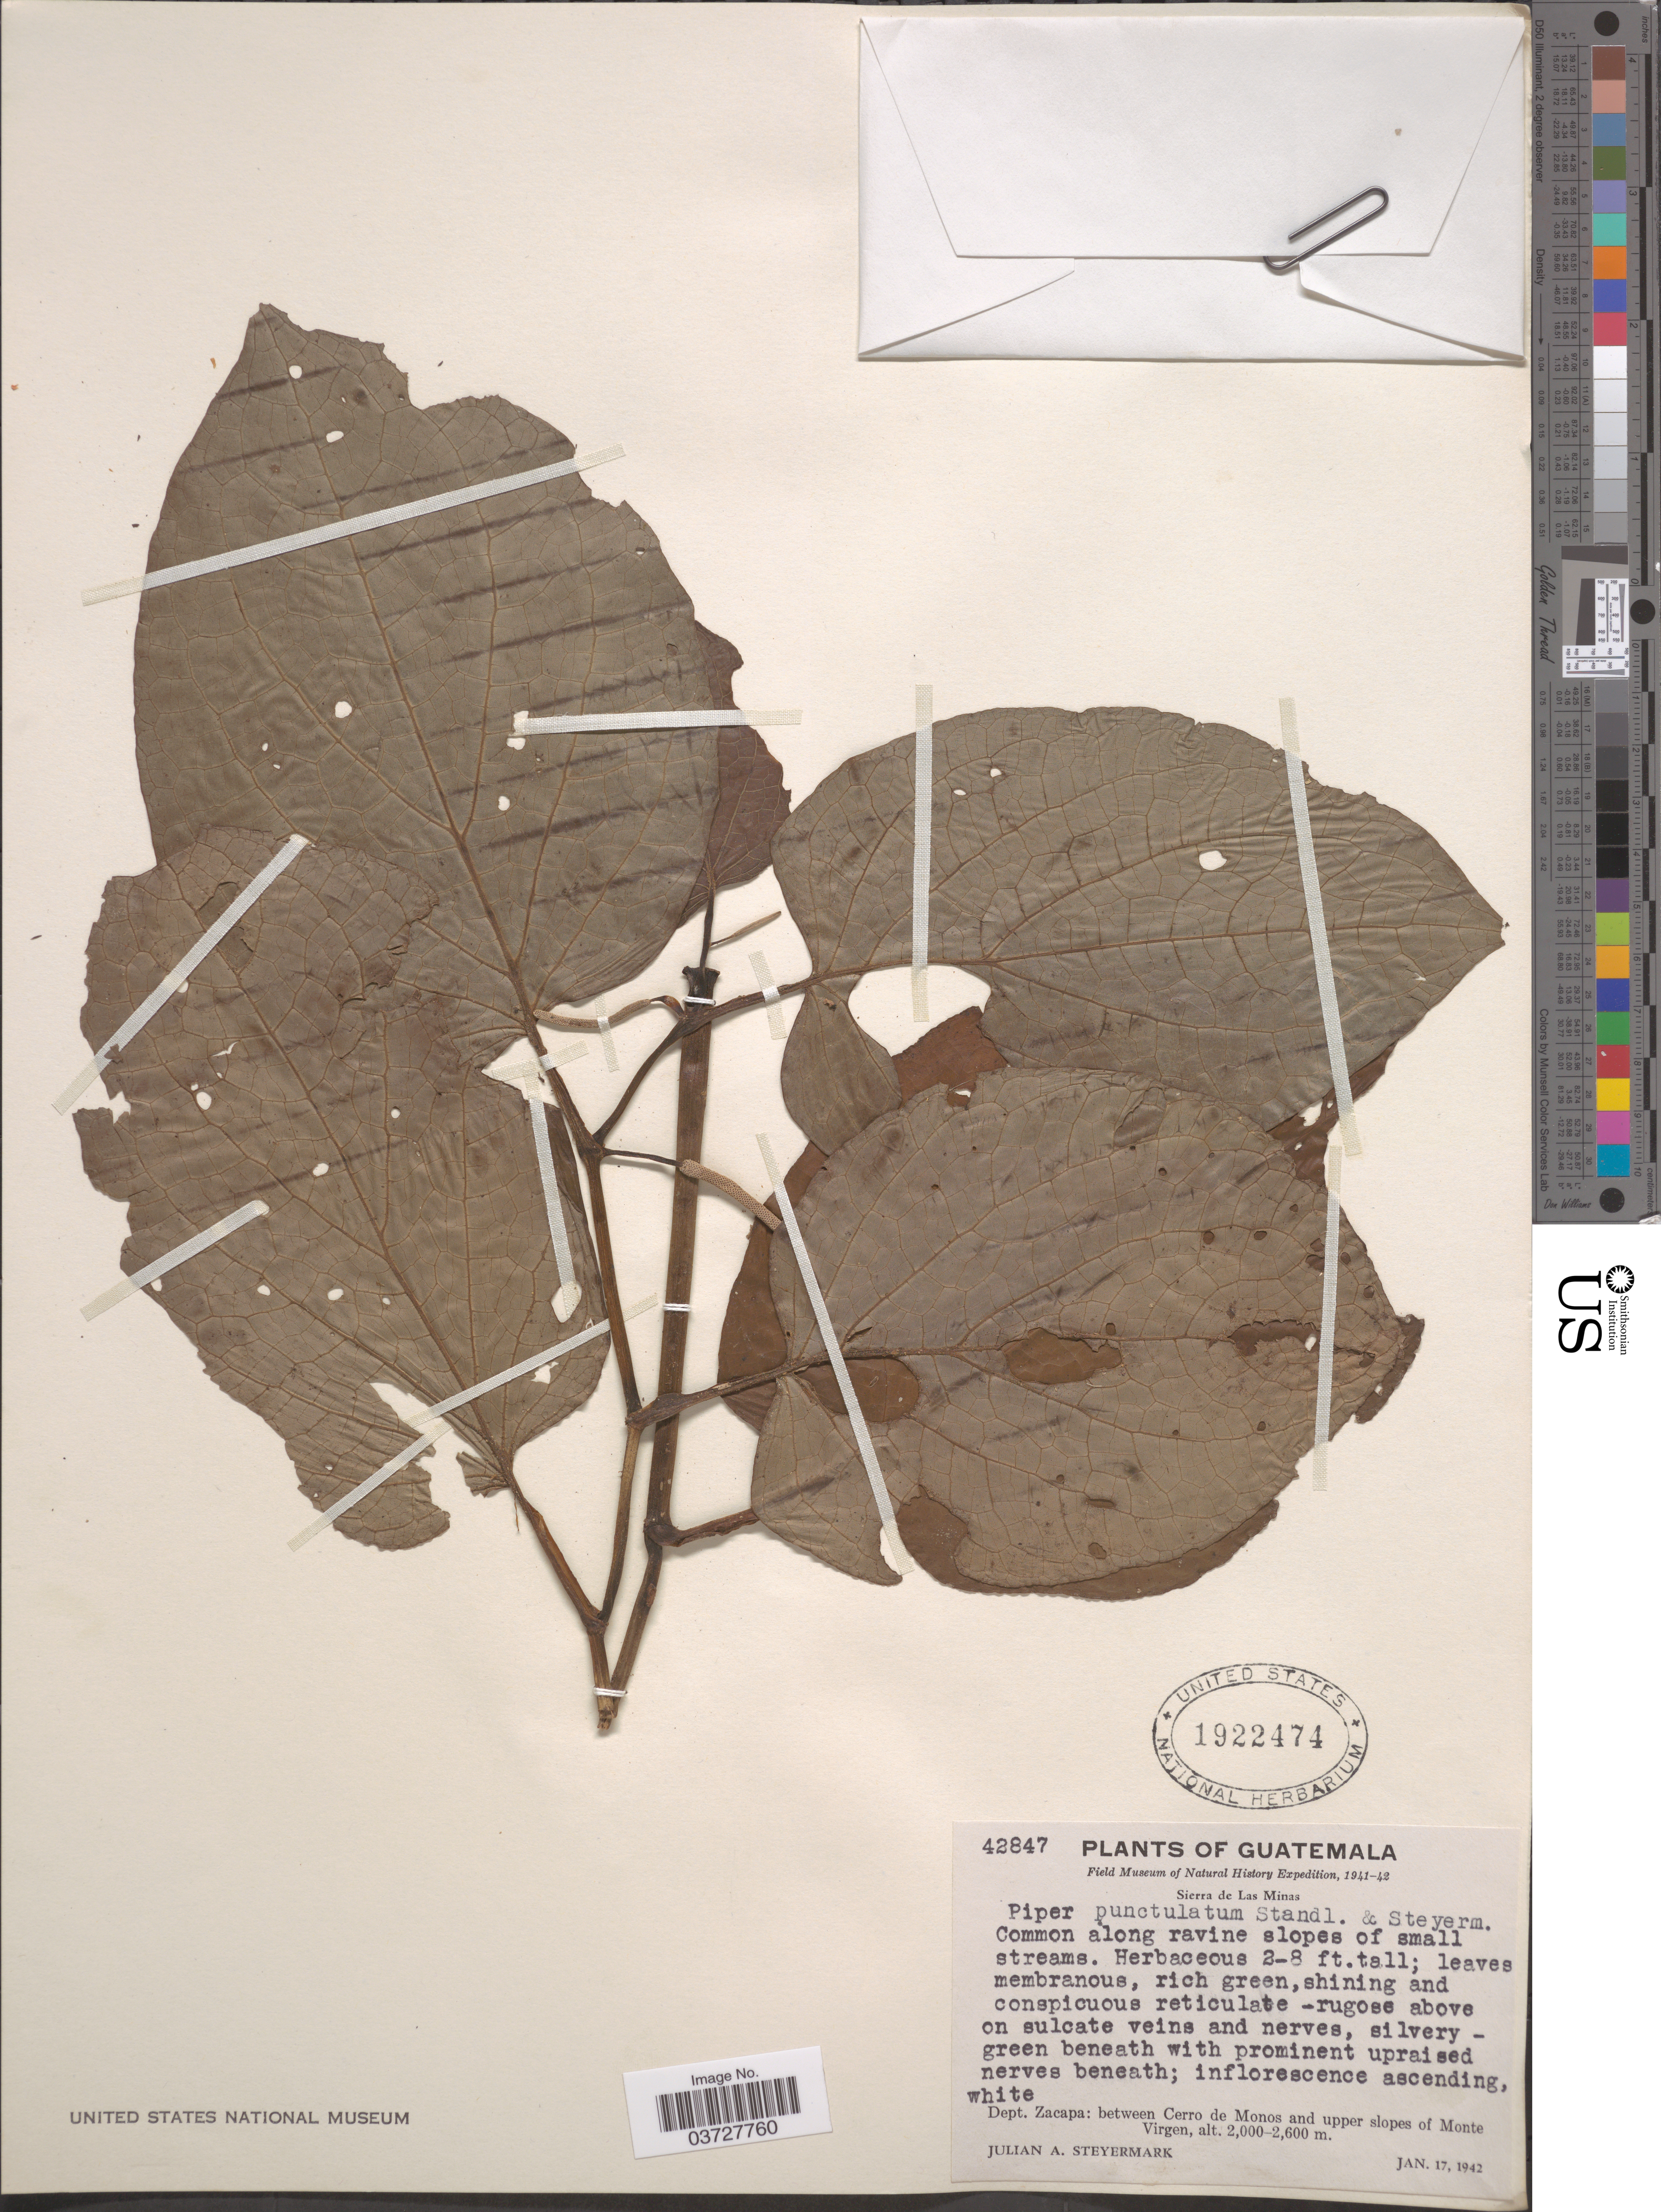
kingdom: Plantae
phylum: Tracheophyta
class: Magnoliopsida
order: Piperales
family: Piperaceae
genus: Piper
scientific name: Piper punctulatum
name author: Standl. & Steyerm.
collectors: J. Steyermark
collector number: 42847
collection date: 1942-01-17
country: Guatemala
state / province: Zacapa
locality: Sierra de Las Minas. Dept. Zacapa: between cerro de Monos and upper slopes of Monte Virgen.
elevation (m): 2000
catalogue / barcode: US 1922474